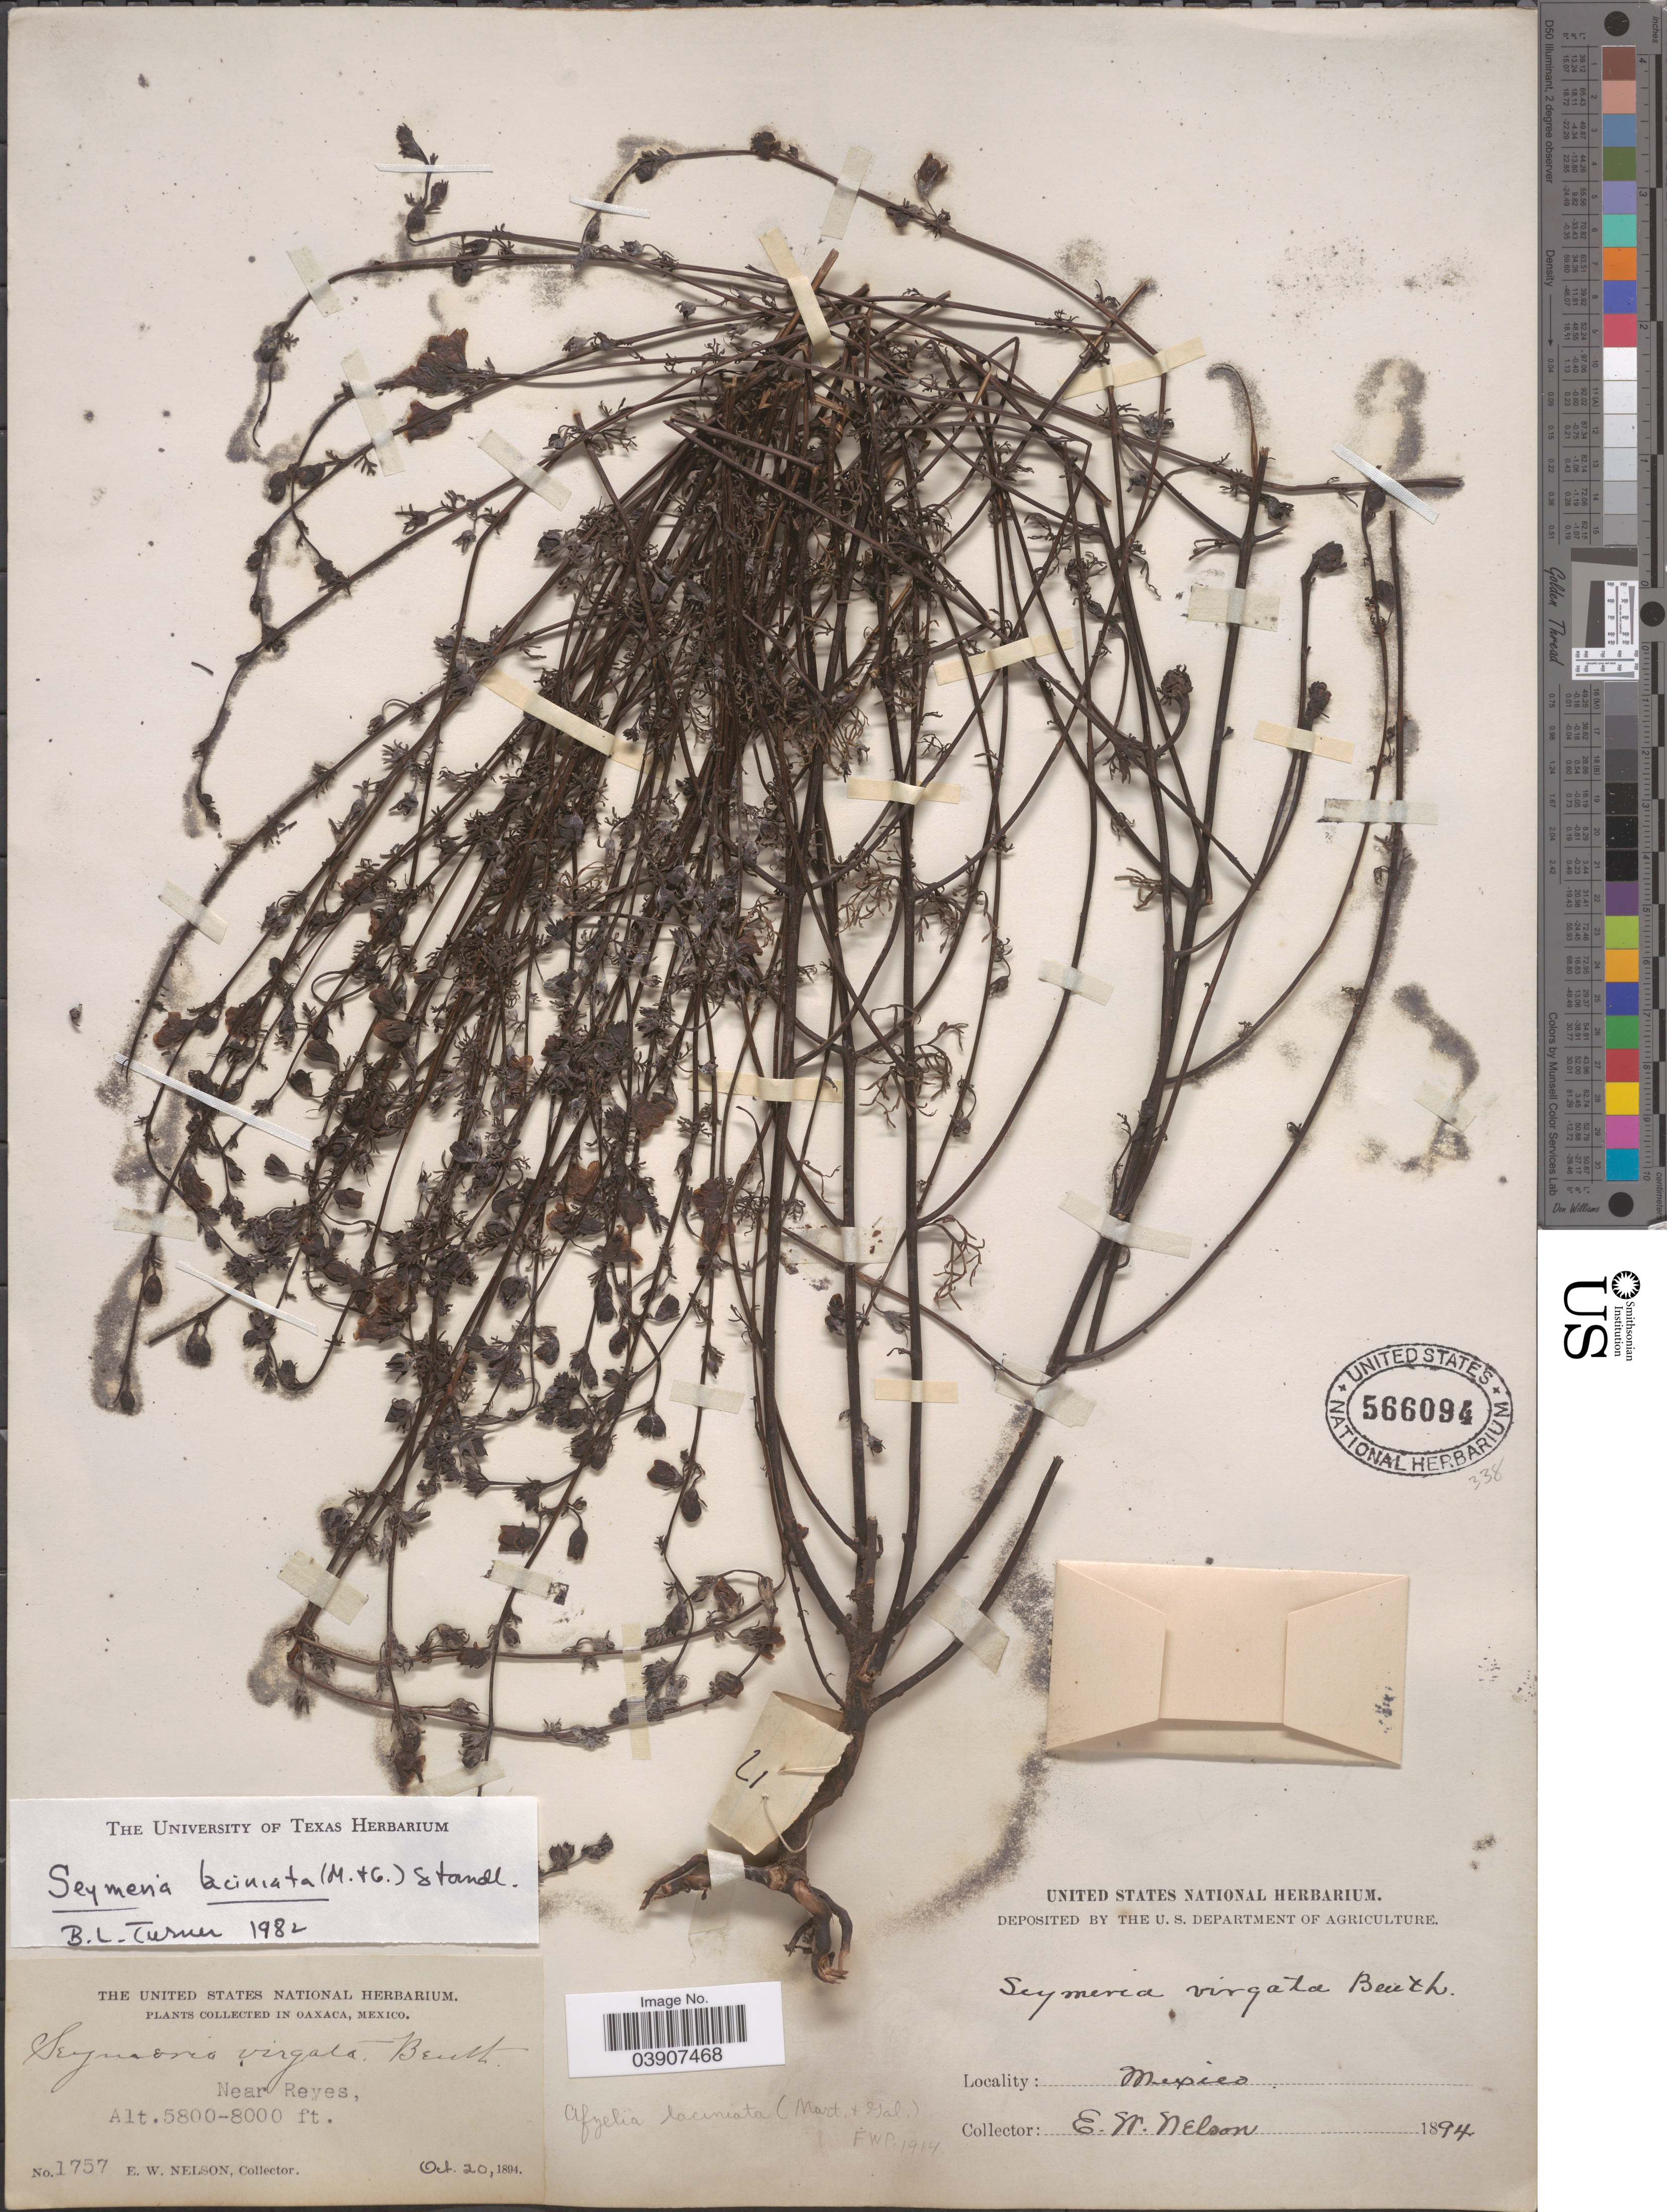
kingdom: Plantae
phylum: Tracheophyta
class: Magnoliopsida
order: Lamiales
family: Orobanchaceae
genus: Seymeria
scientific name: Seymeria laciniata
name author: (M. Martens & Galeotti) Standl.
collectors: E. W. Nelson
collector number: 1757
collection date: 1894-10-20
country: Mexico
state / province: Oaxaca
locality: Near Reyes.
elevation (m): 1768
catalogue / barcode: US 566094